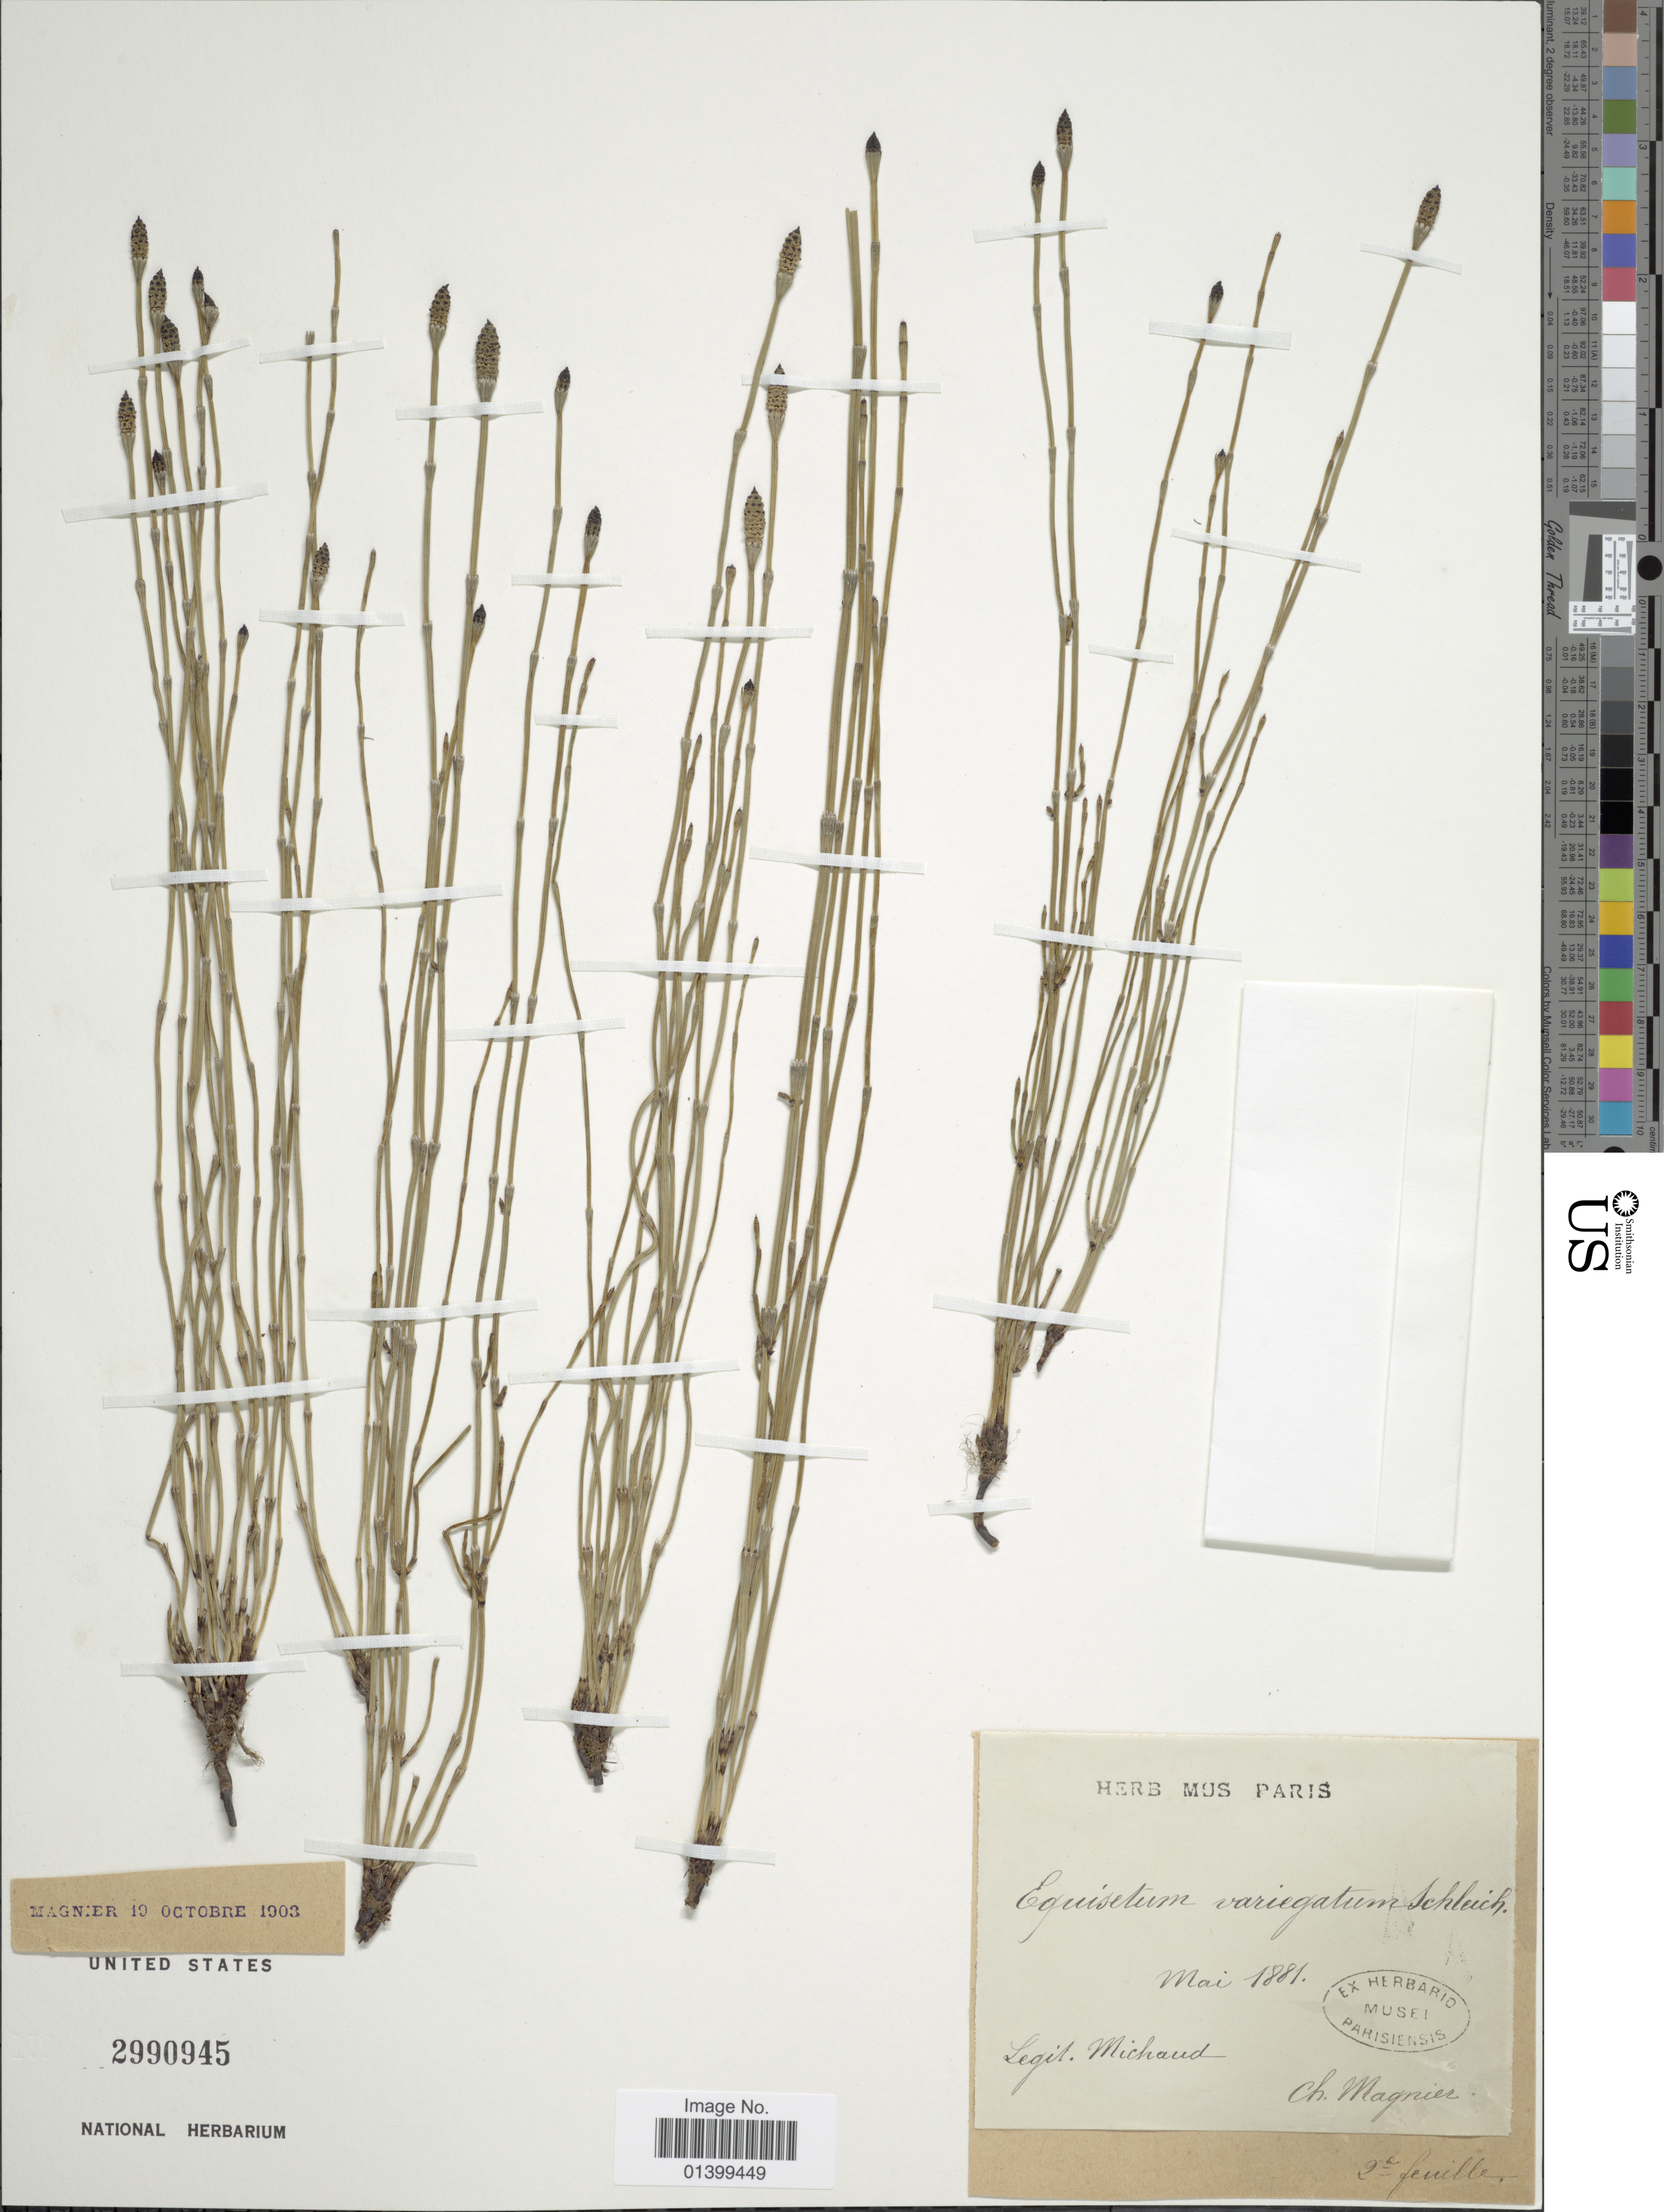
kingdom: Plantae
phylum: Tracheophyta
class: Polypodiopsida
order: Equisetales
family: Equisetaceae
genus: Equisetum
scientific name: Equisetum variegatum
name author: Schleich. ex F. Weber & D. Mohr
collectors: C. Michaud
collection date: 1881-05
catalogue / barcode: US 2990945